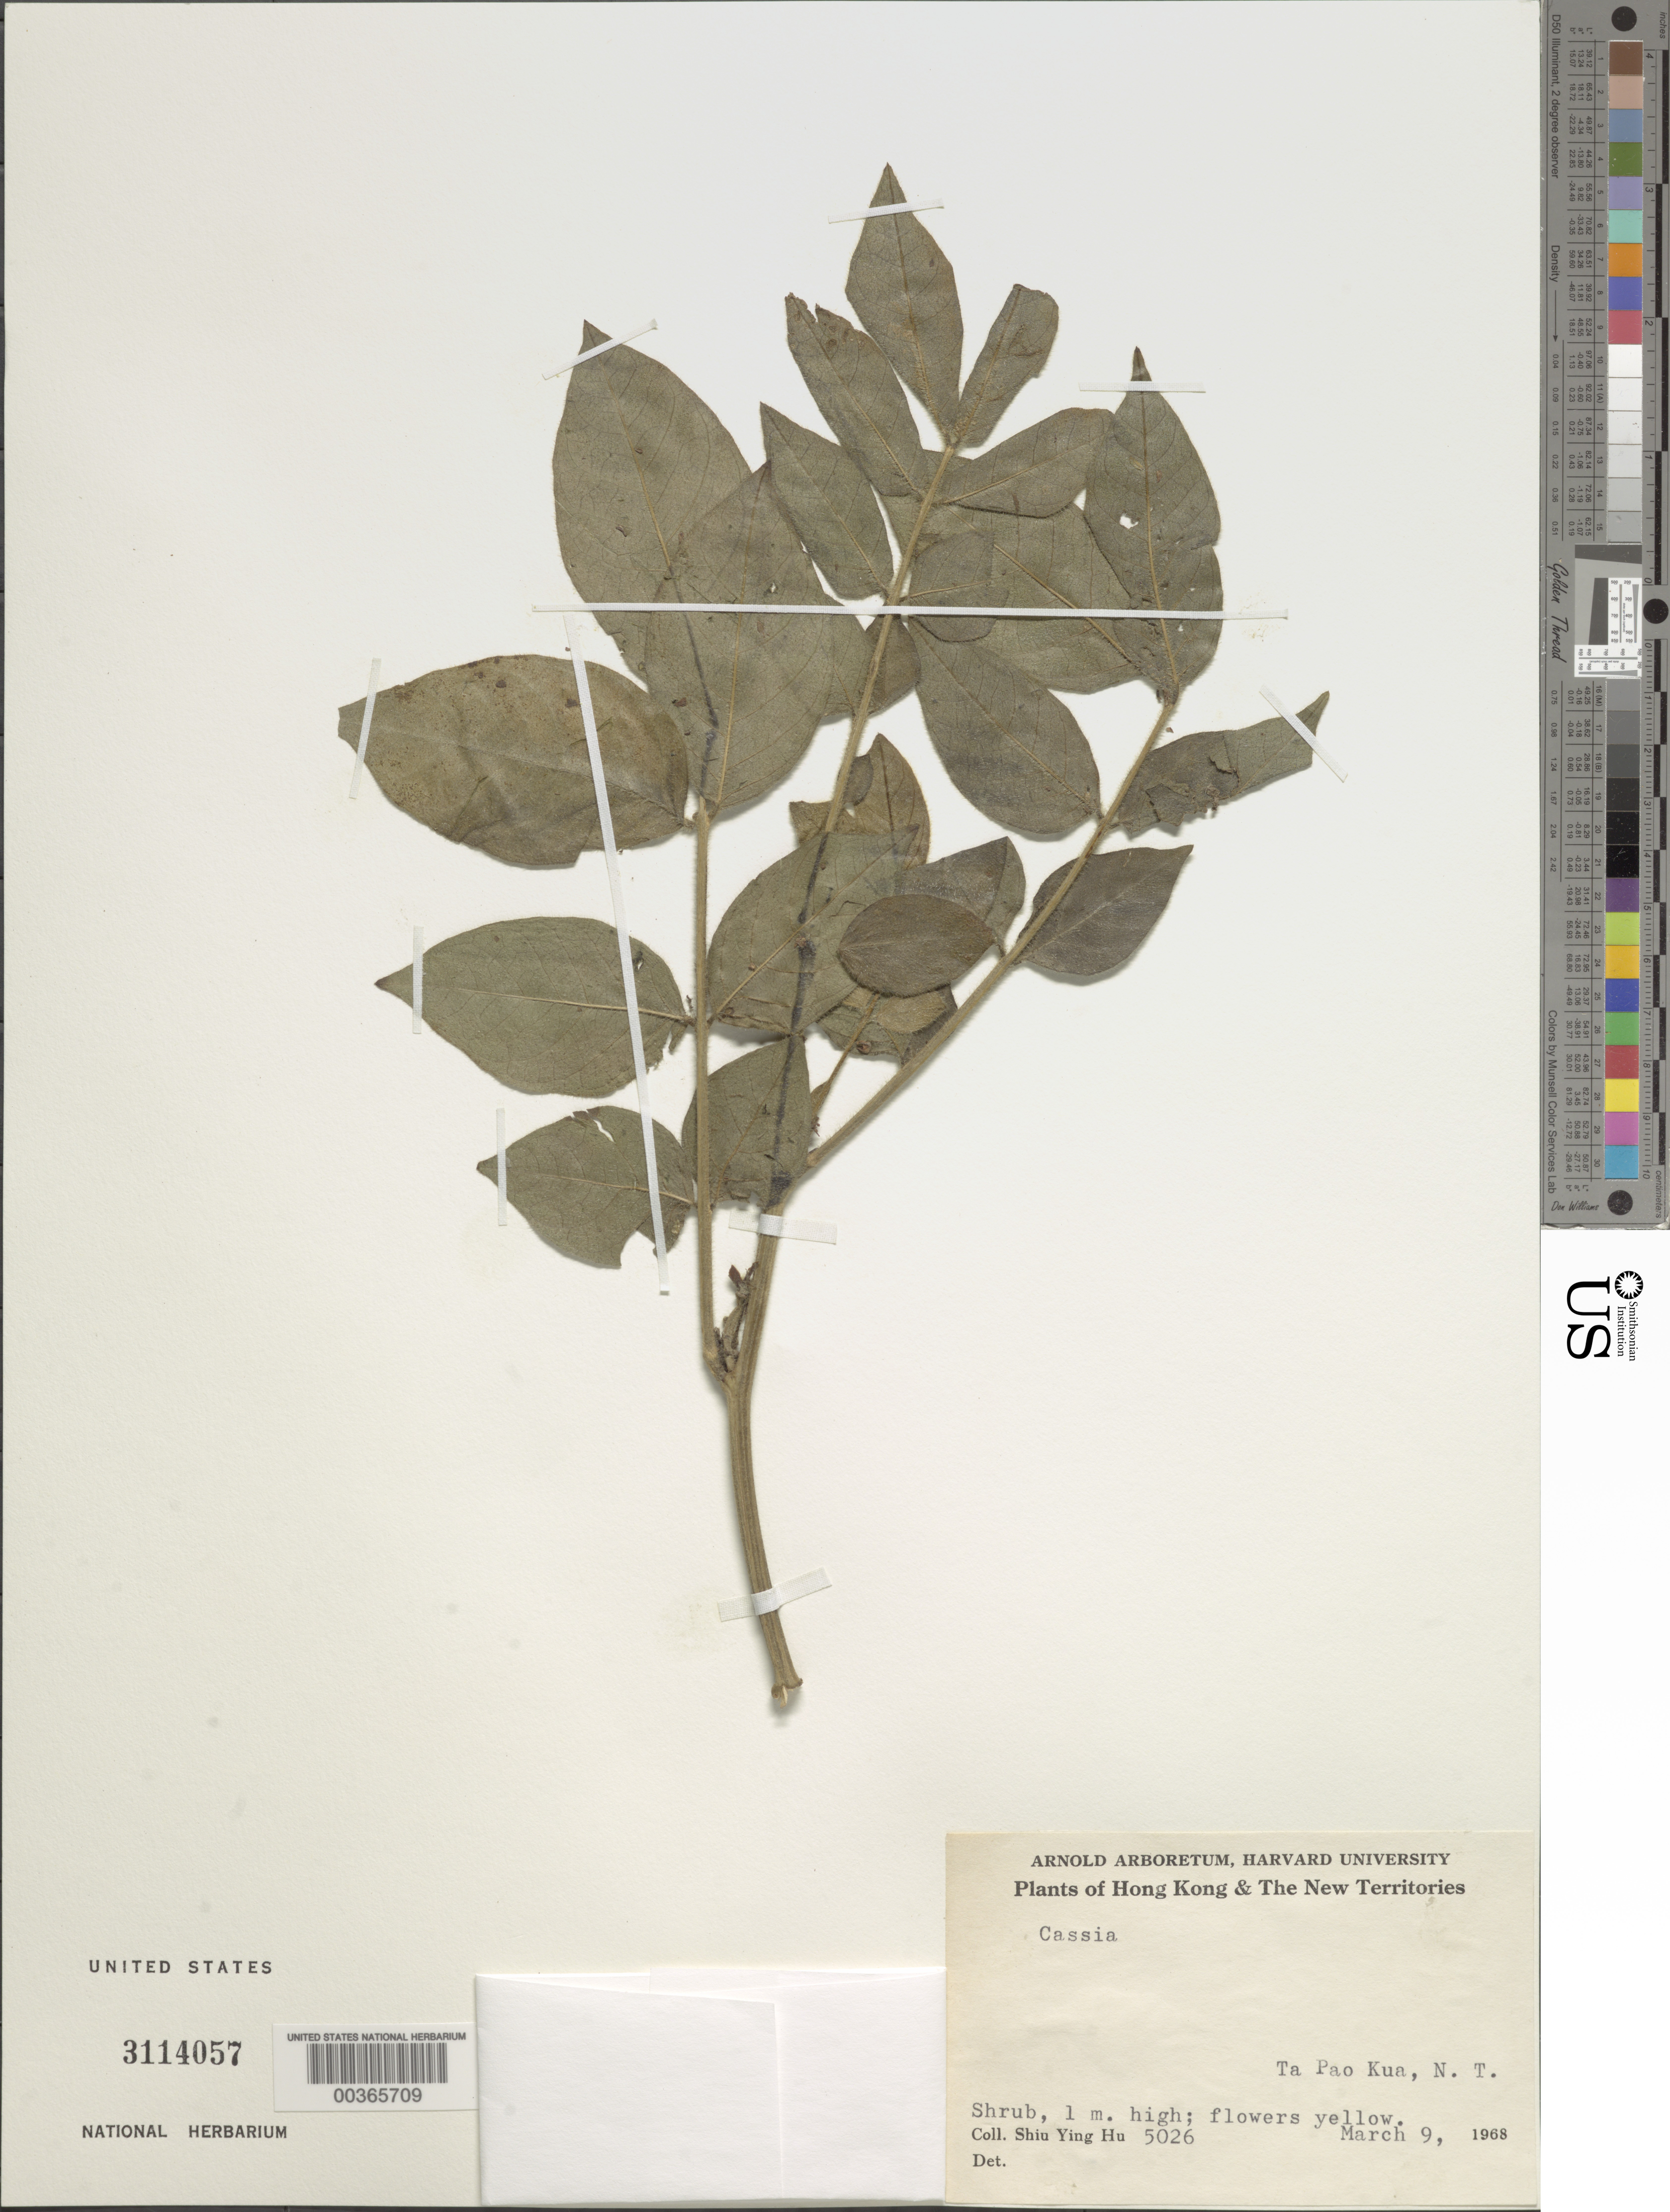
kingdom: Plantae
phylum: Tracheophyta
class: Magnoliopsida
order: Fabales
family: Fabaceae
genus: Senna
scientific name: Senna sp.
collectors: S. Y. Hu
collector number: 5026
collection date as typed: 09 Mar 1968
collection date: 1968-03-09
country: China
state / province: Hong Kong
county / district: New Territories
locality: Ta pao kua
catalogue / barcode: US 3114057